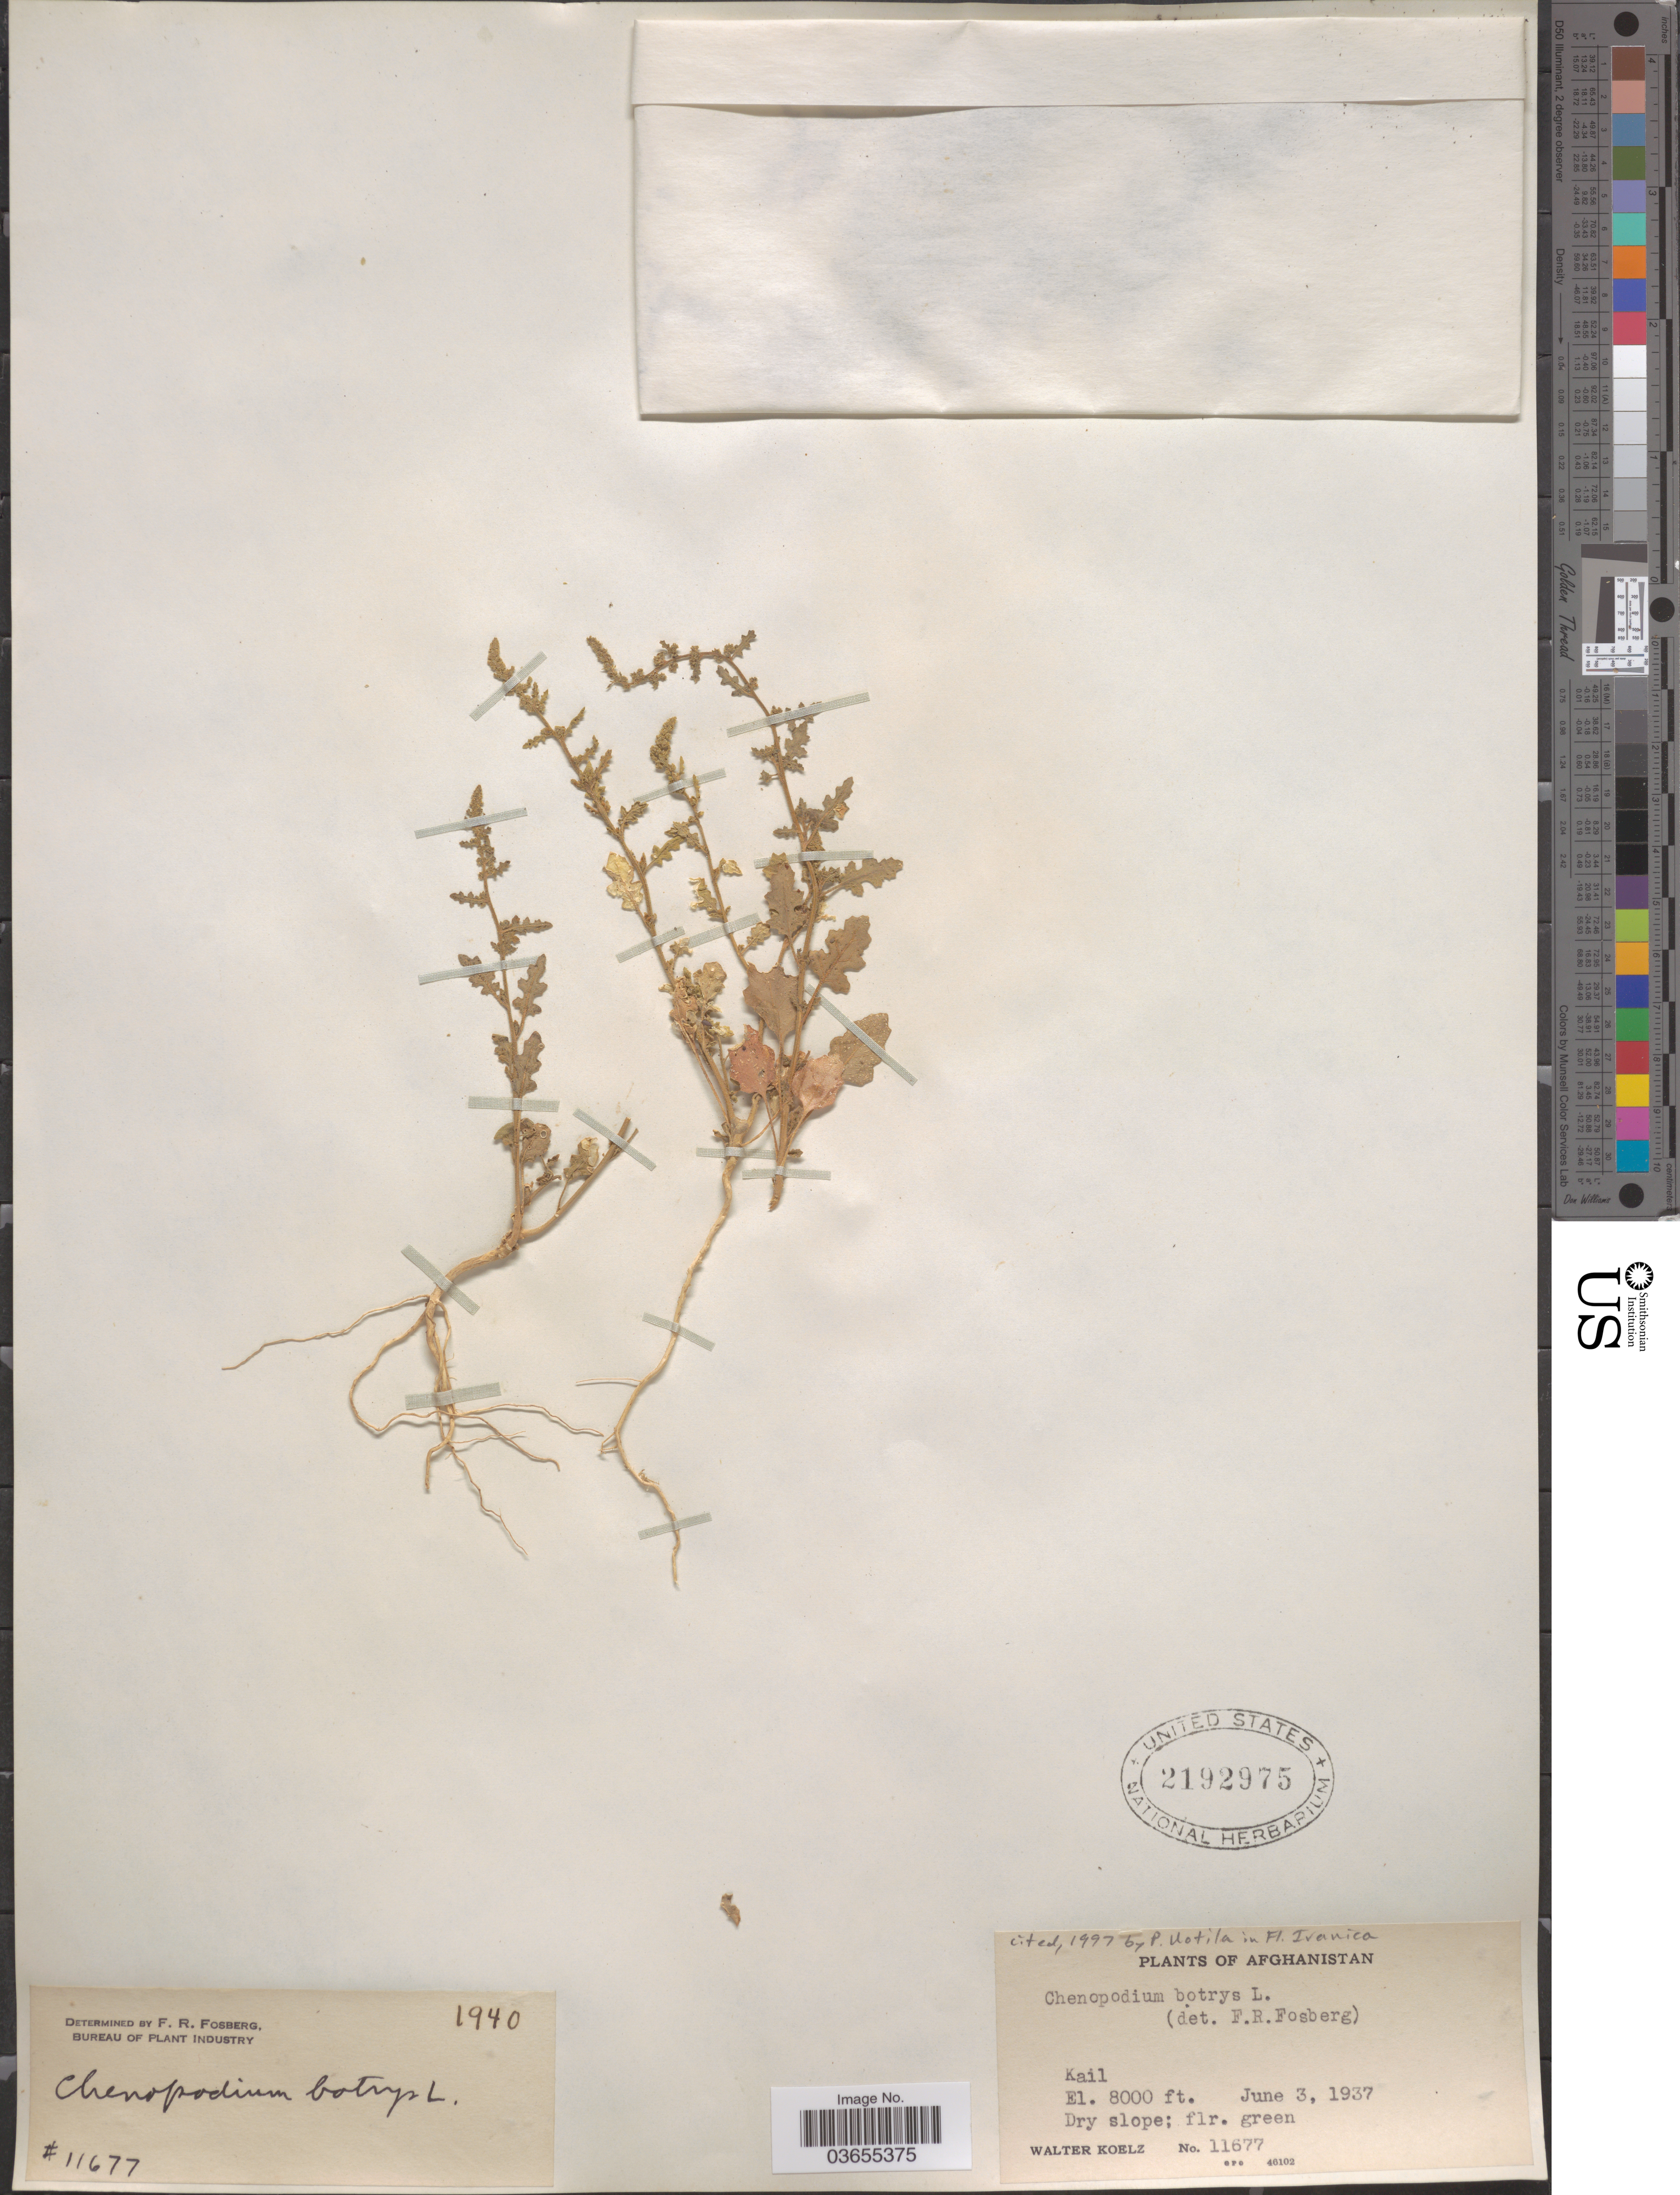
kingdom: Plantae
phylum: Tracheophyta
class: Magnoliopsida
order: Caryophyllales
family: Amaranthaceae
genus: Chenopodium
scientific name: Chenopodium botrys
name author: L.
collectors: W. N. Koelz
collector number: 11677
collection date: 1937-06-03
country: Afghanistan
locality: Kail.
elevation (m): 2438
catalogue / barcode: US 2192975